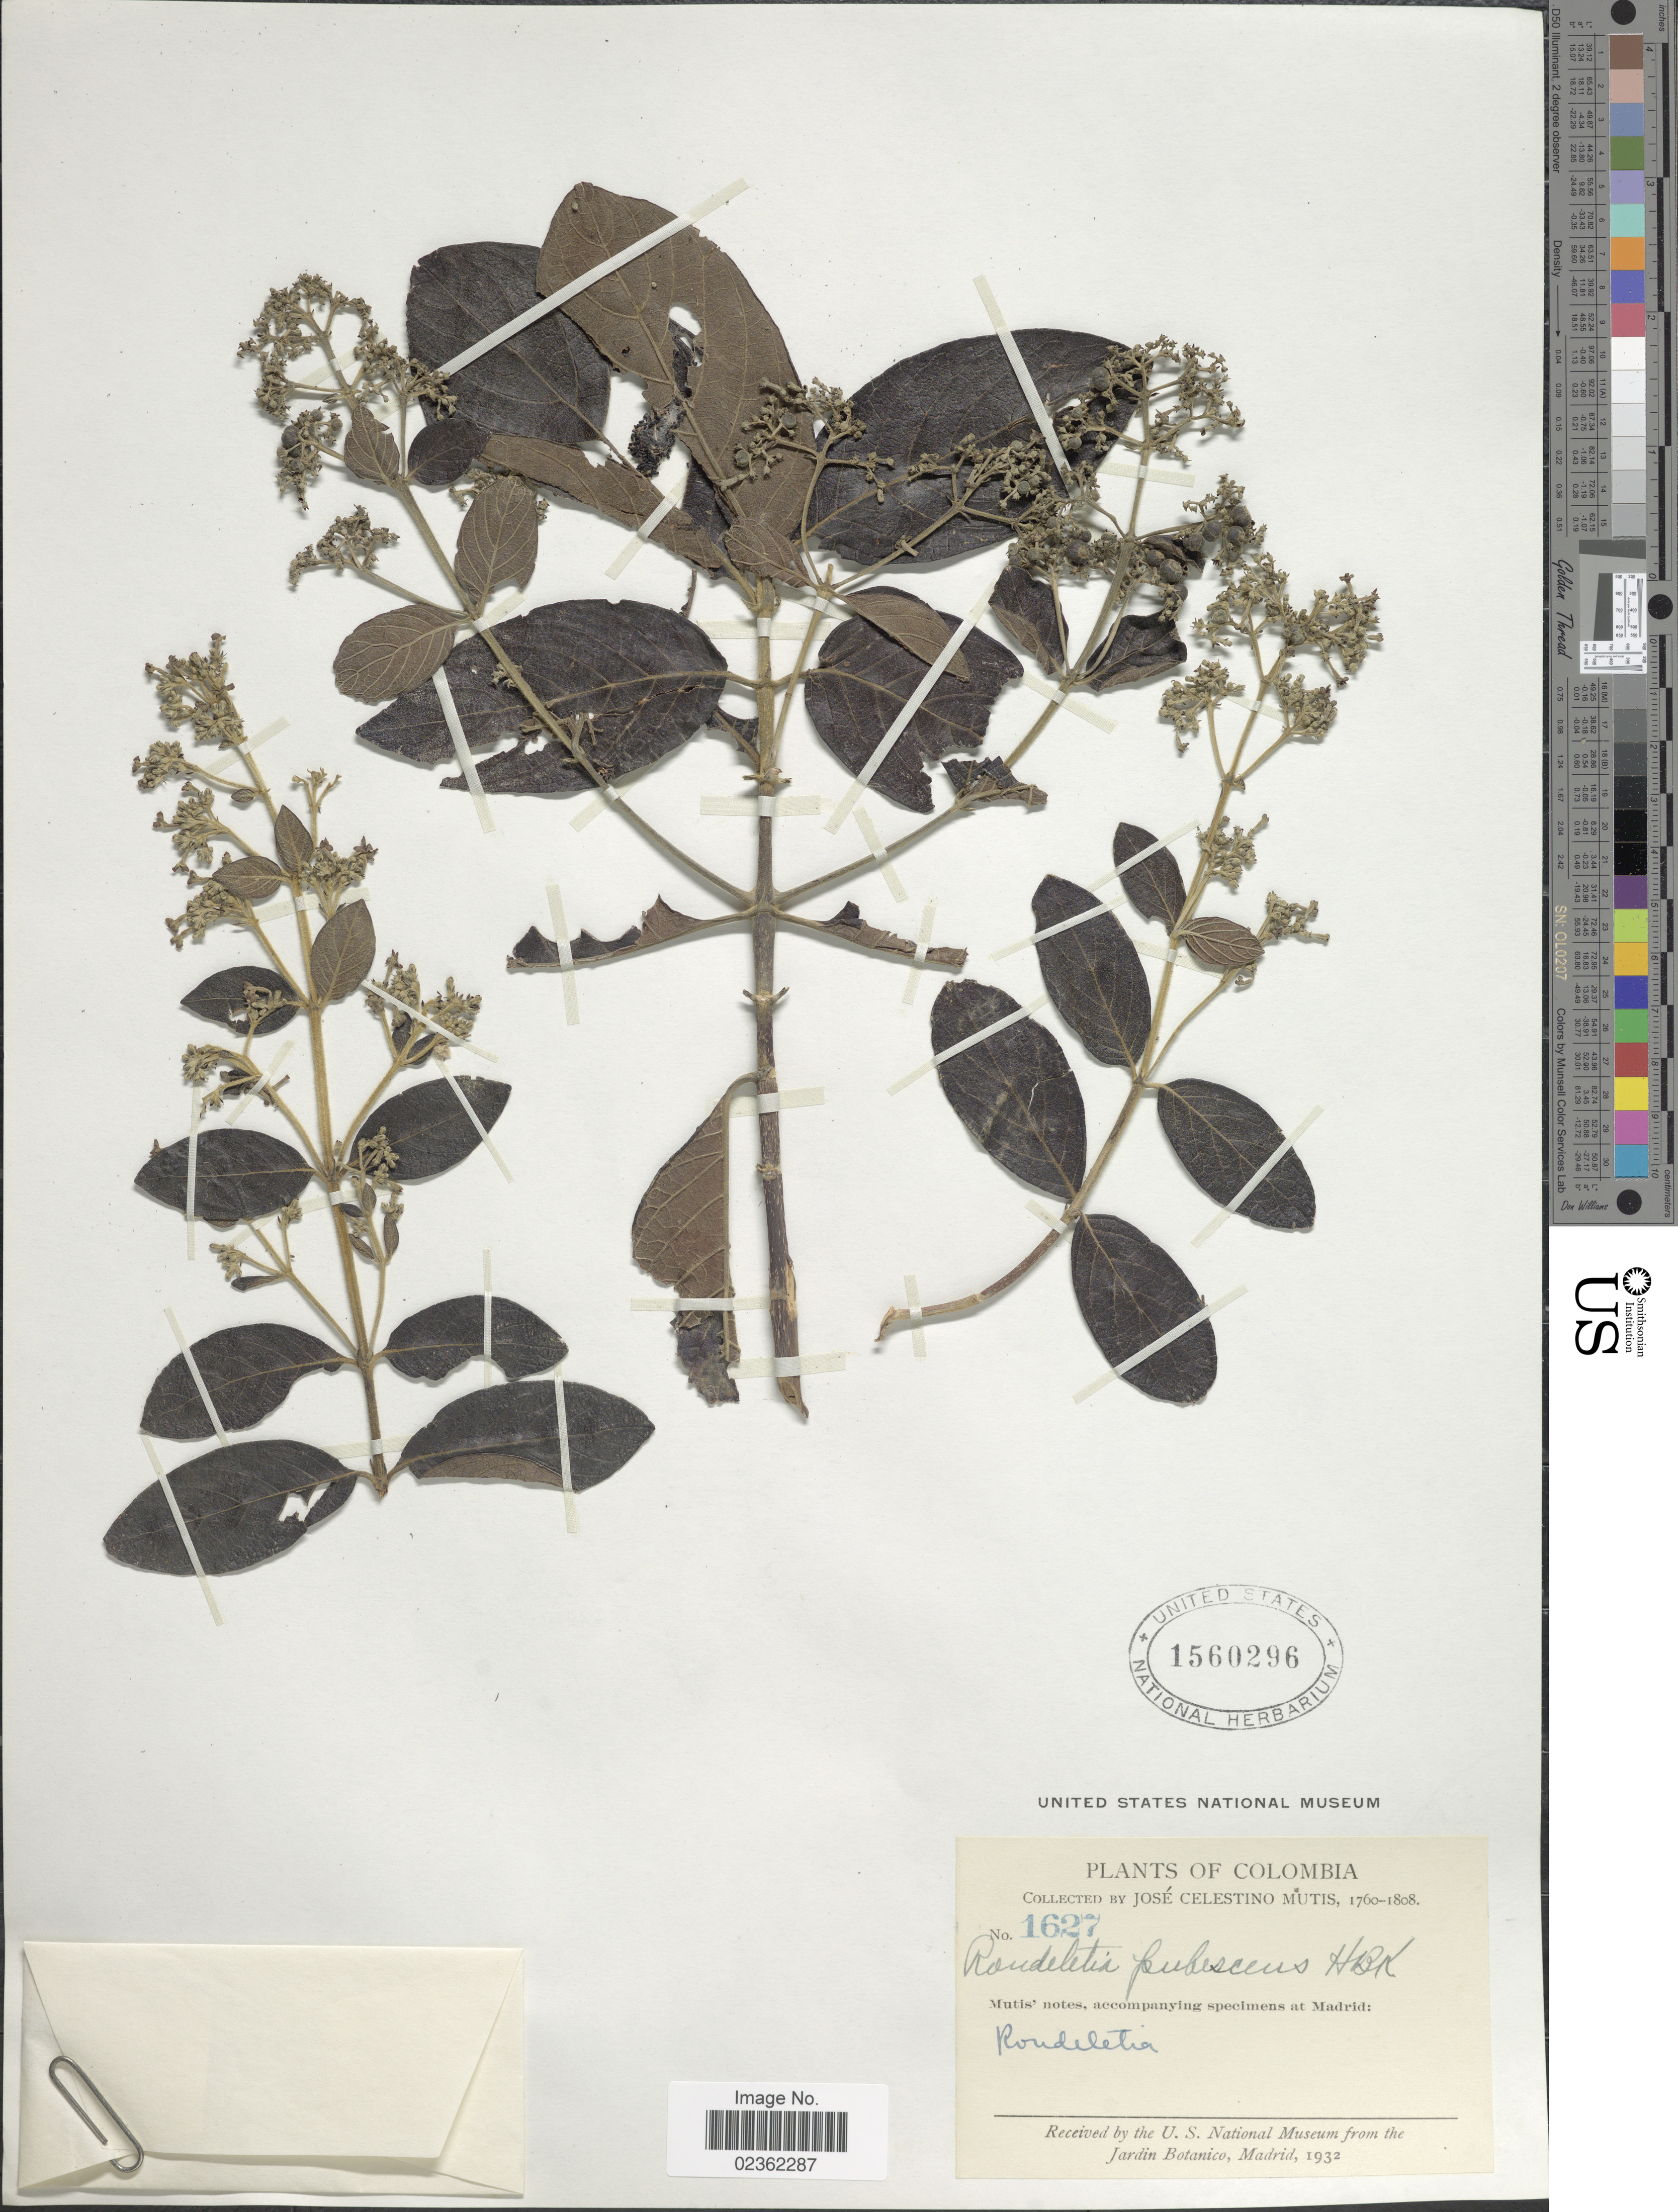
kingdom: Plantae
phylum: Tracheophyta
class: Magnoliopsida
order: Gentianales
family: Rubiaceae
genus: Rondeletia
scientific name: Rondeletia pubescens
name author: Kunth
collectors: J. C. B. Mutis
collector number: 1627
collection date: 1760/1808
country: Colombia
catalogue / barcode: US 1560296